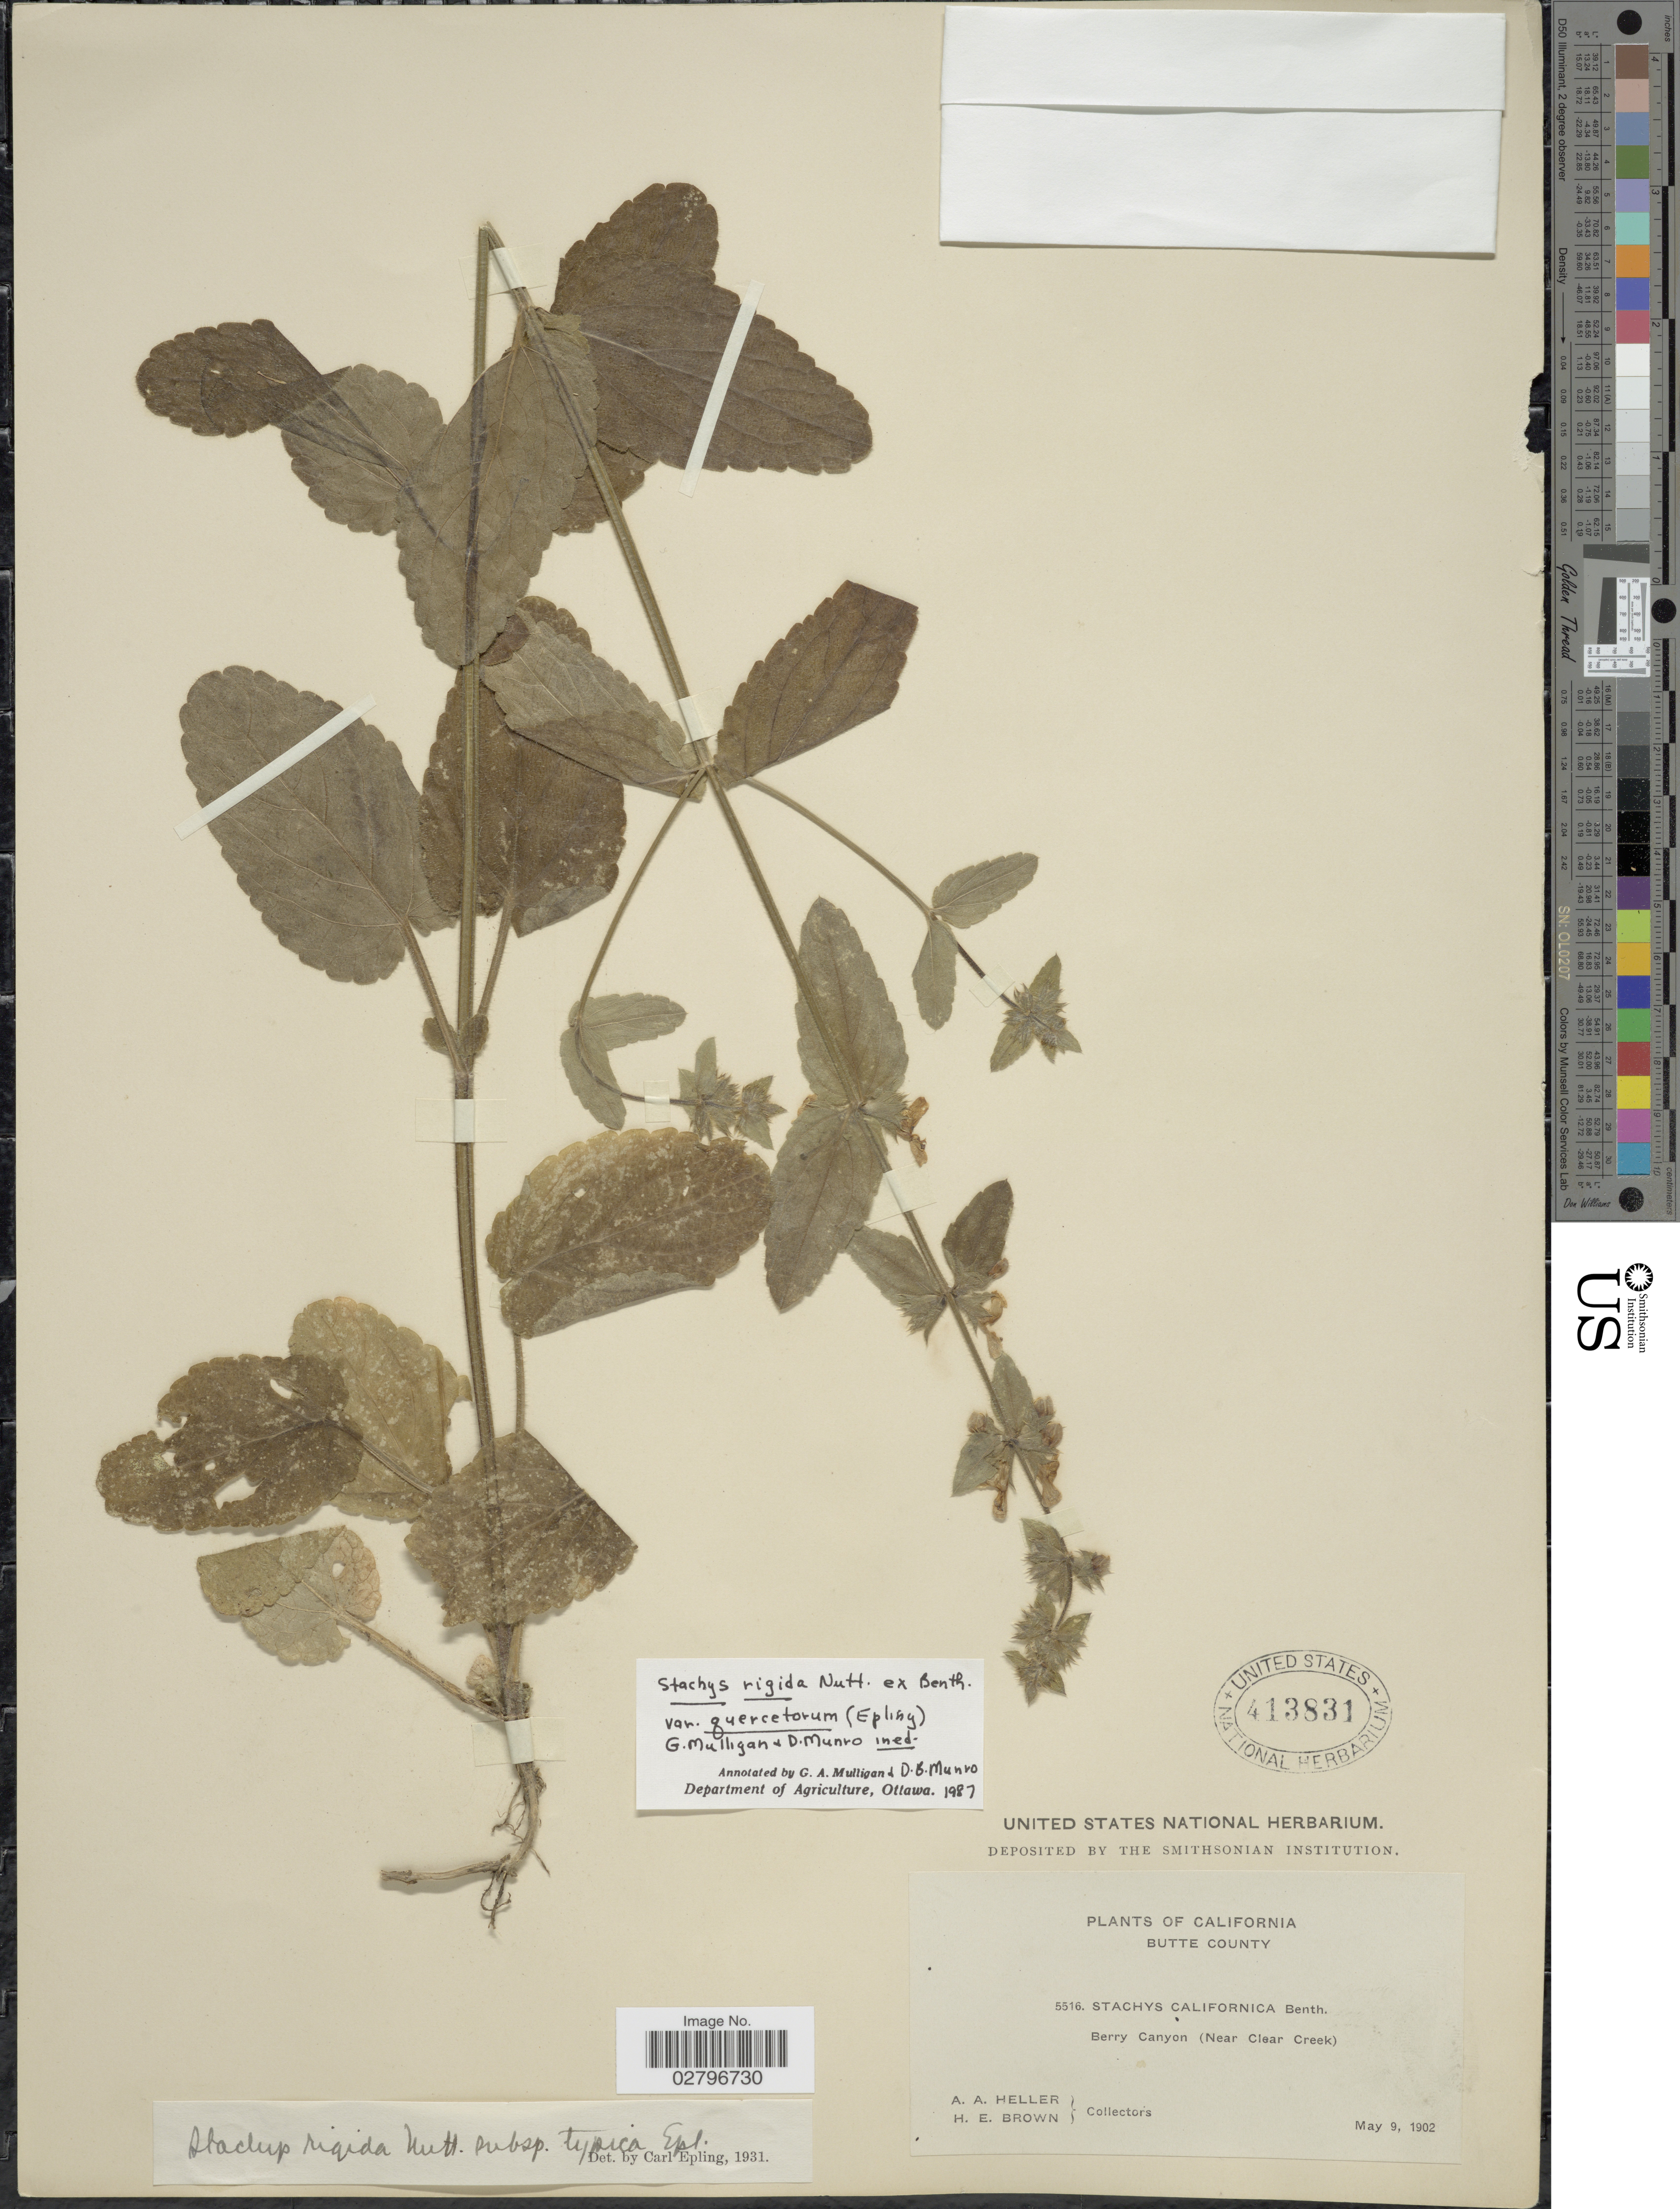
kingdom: Plantae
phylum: Tracheophyta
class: Magnoliopsida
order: Lamiales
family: Lamiaceae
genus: Stachys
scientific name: Stachys rigida subsp. quercetorum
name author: (A. Heller) Epling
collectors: A. A. Heller & H. E. Brown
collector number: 5516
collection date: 1902-05-09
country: United States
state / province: California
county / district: Butte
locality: Butte County, Berry Canyon (Near Clear Creek).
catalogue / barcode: US 413831